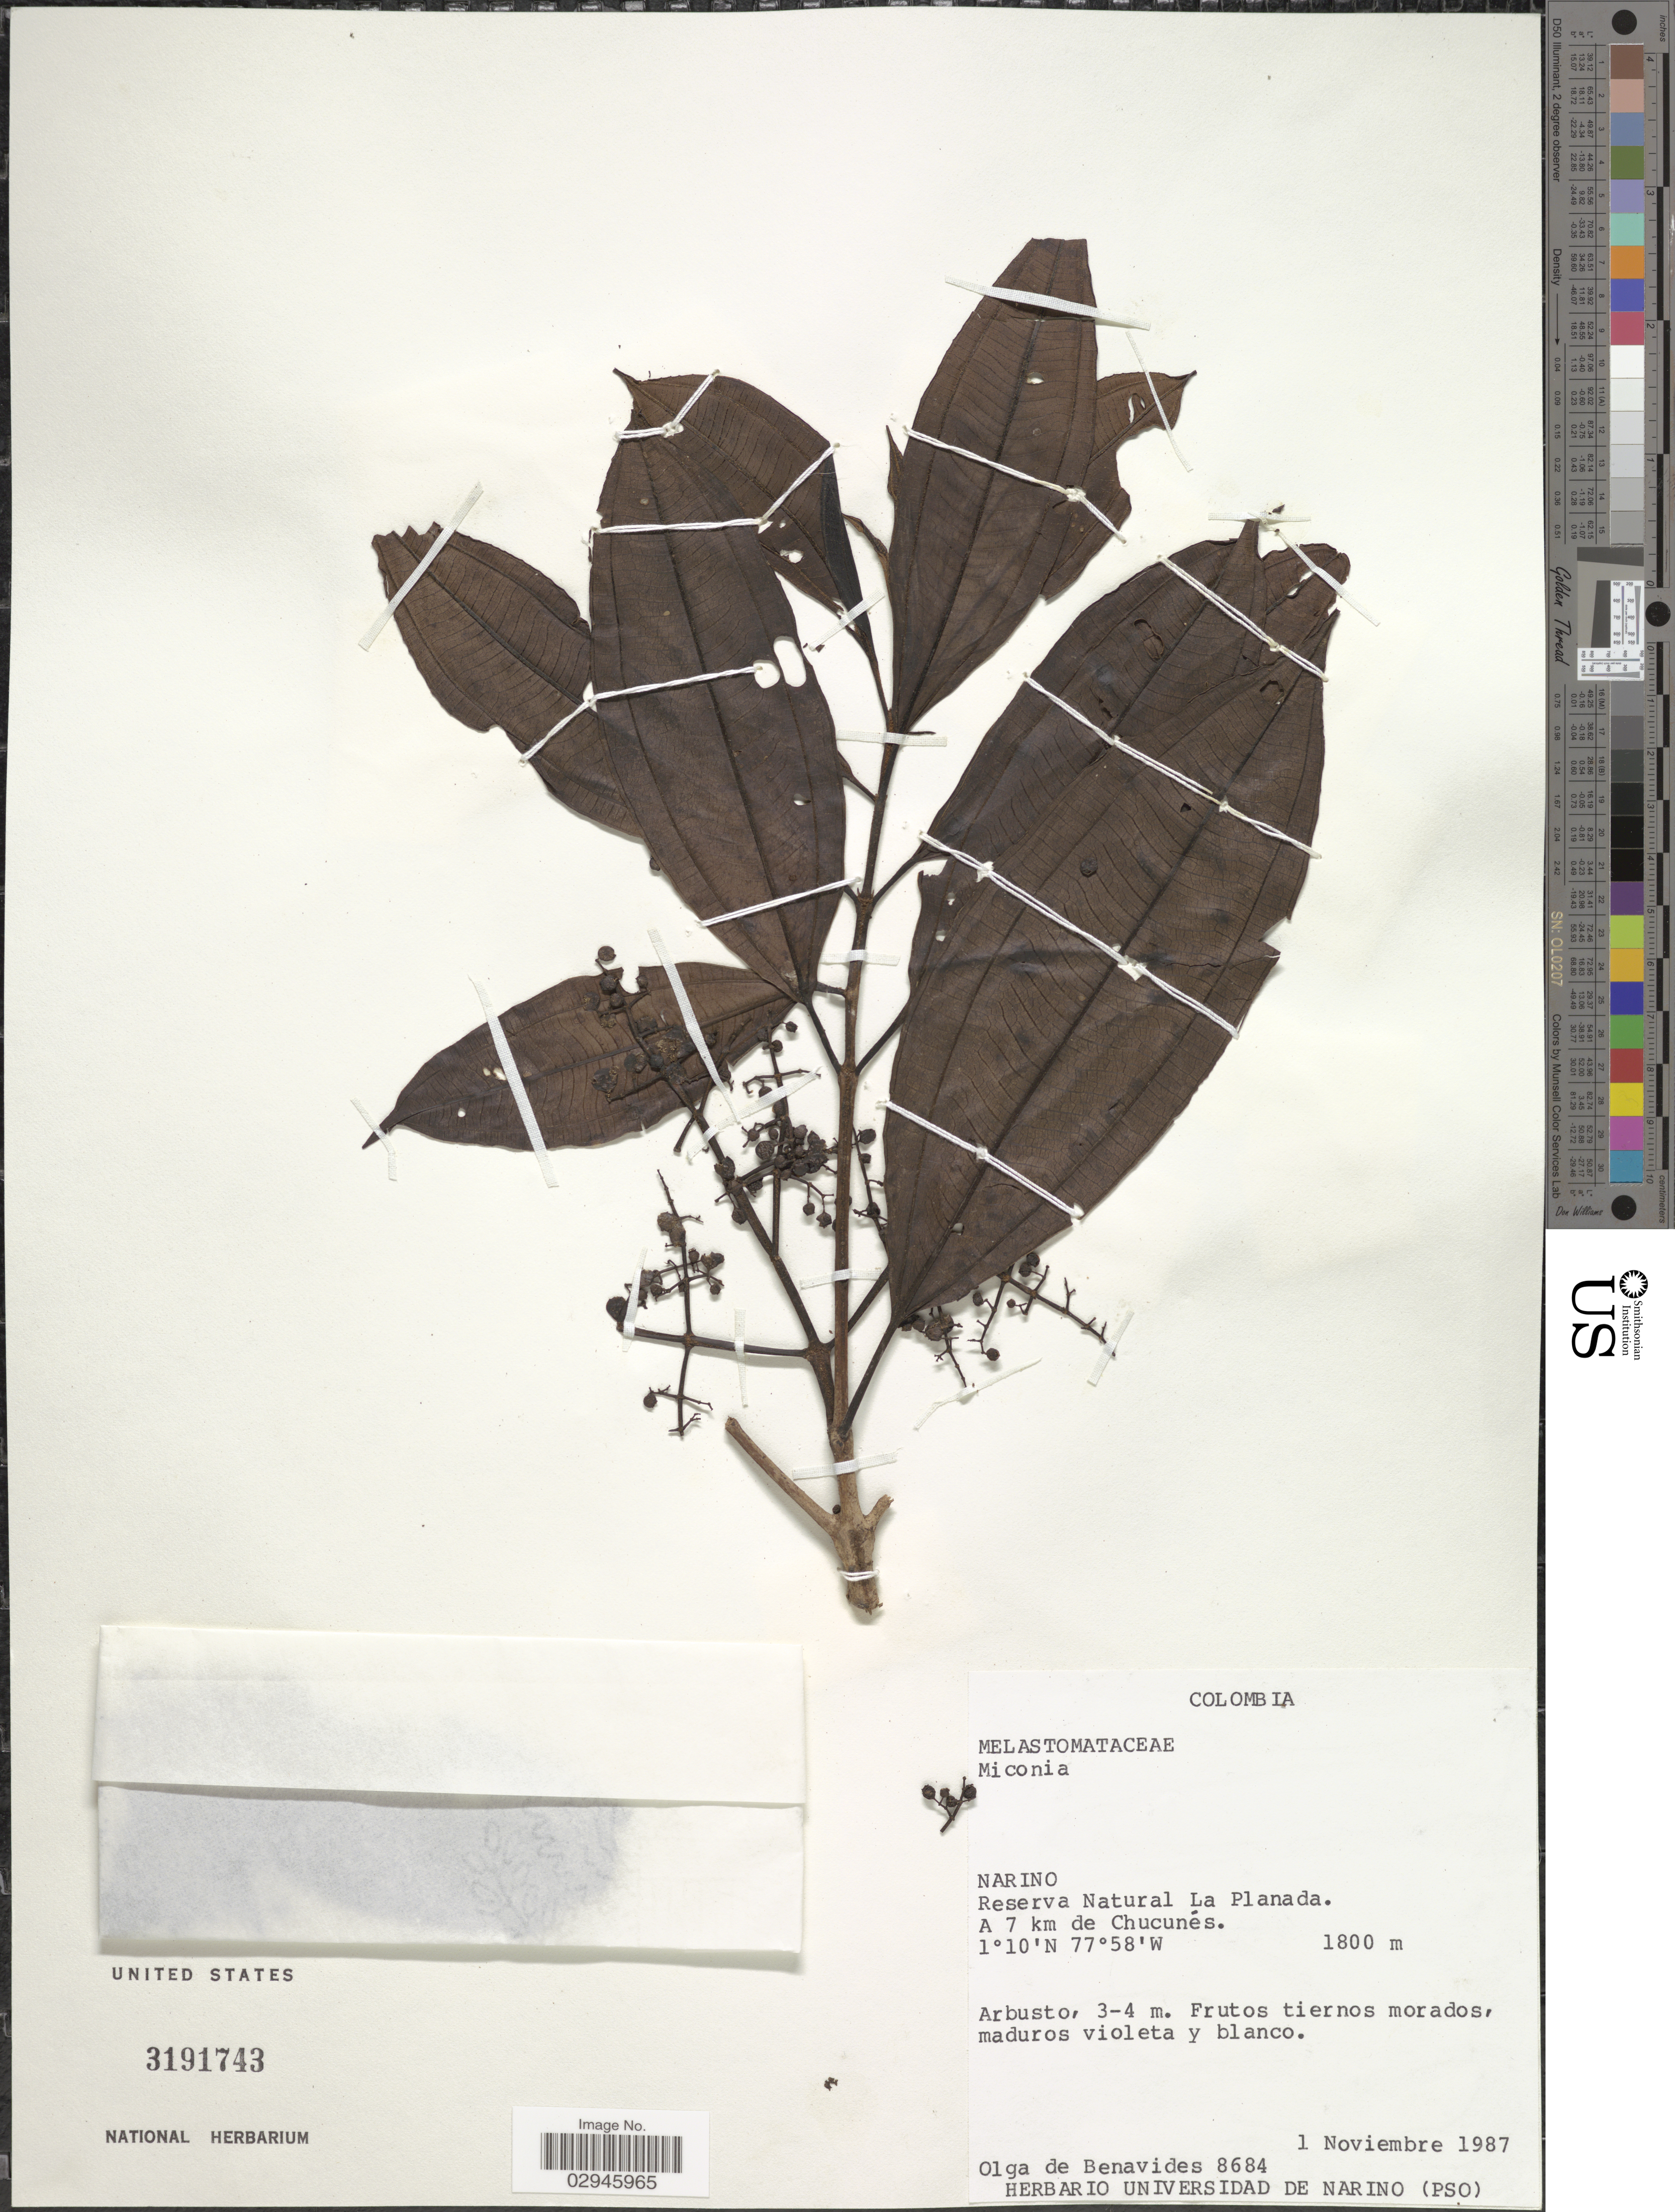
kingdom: Plantae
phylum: Tracheophyta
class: Magnoliopsida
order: Myrtales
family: Melastomataceae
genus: Miconia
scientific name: Miconia sp.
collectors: Olga S. de Benavides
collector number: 8684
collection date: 1987-11-01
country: Colombia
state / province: Nariño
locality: Reserva Natural La Planada. A 7 km de Chucunés.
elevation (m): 1800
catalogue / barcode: US 3191743